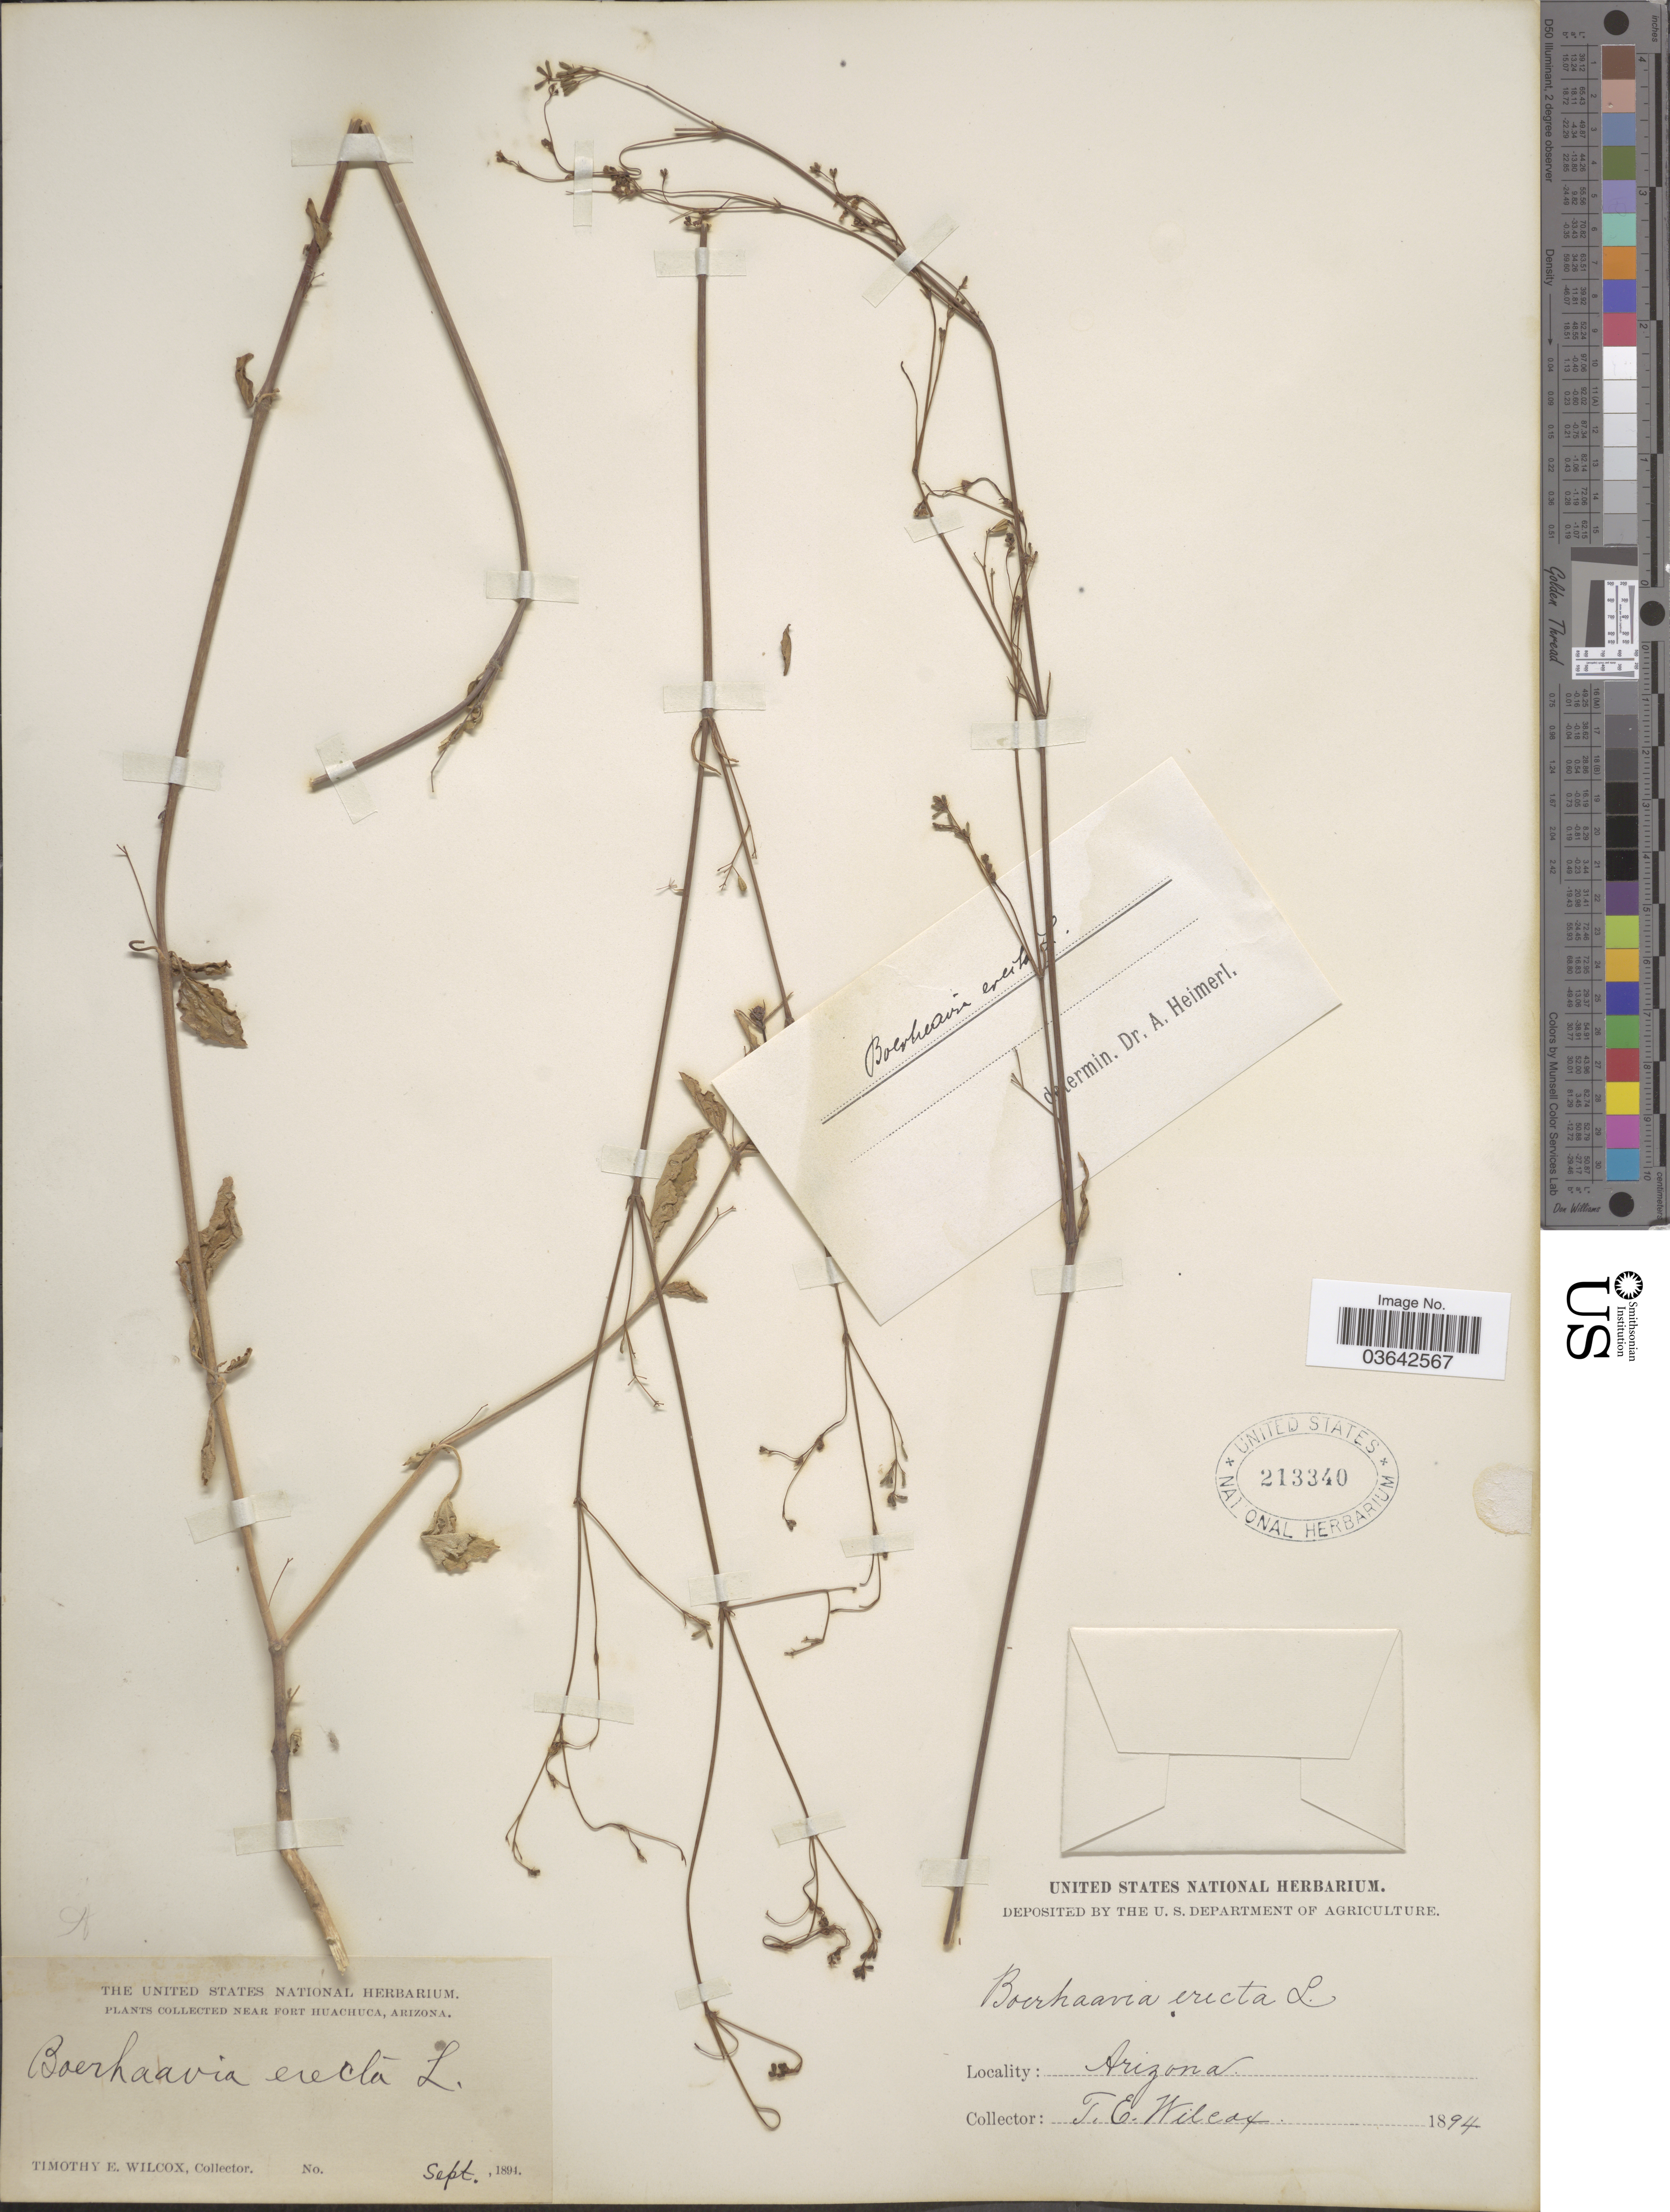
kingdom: Plantae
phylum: Tracheophyta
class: Magnoliopsida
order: Caryophyllales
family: Nyctaginaceae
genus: Boerhavia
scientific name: Boerhavia erecta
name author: L.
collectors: T. E. Wilcox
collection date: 1894-09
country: United States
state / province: Arizona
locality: Near Fort Huachuca.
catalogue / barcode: US 213340